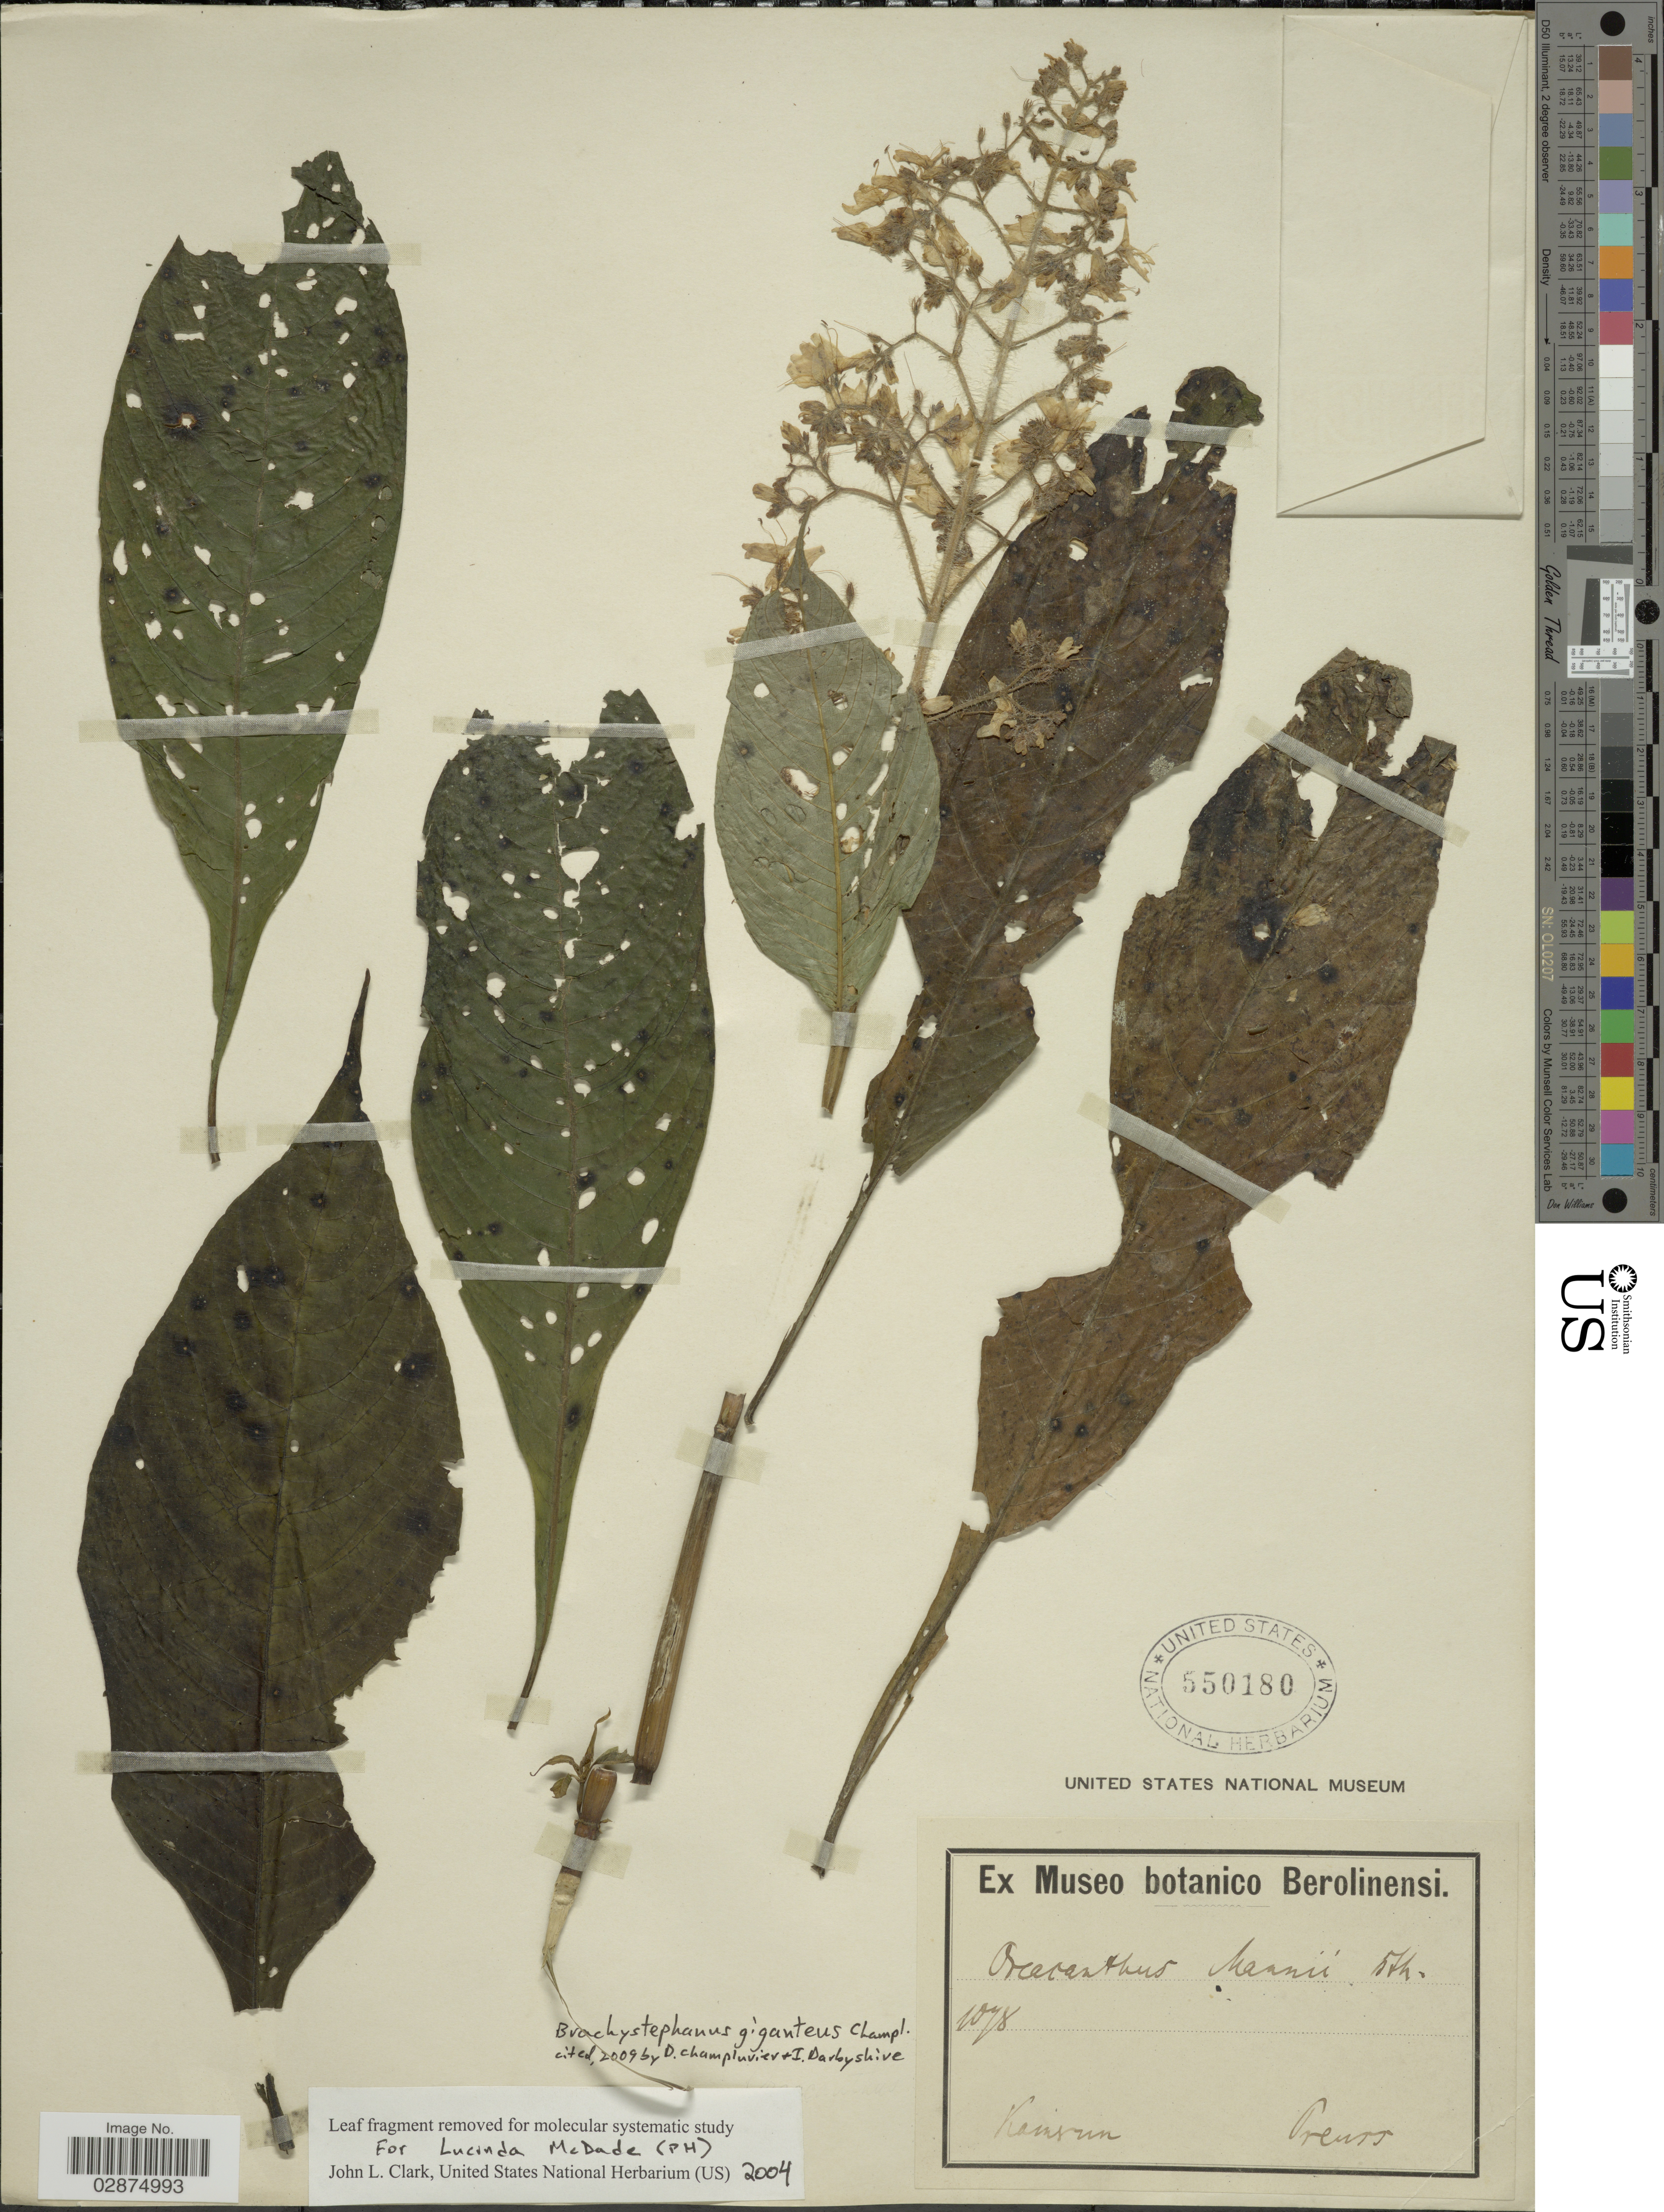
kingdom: Plantae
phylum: Tracheophyta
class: Magnoliopsida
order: Lamiales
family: Acanthaceae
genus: Brachystephanus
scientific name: Brachystephanus giganteus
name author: Champl.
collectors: C. Preuss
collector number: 1078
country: Cameroon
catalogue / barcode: US 550180